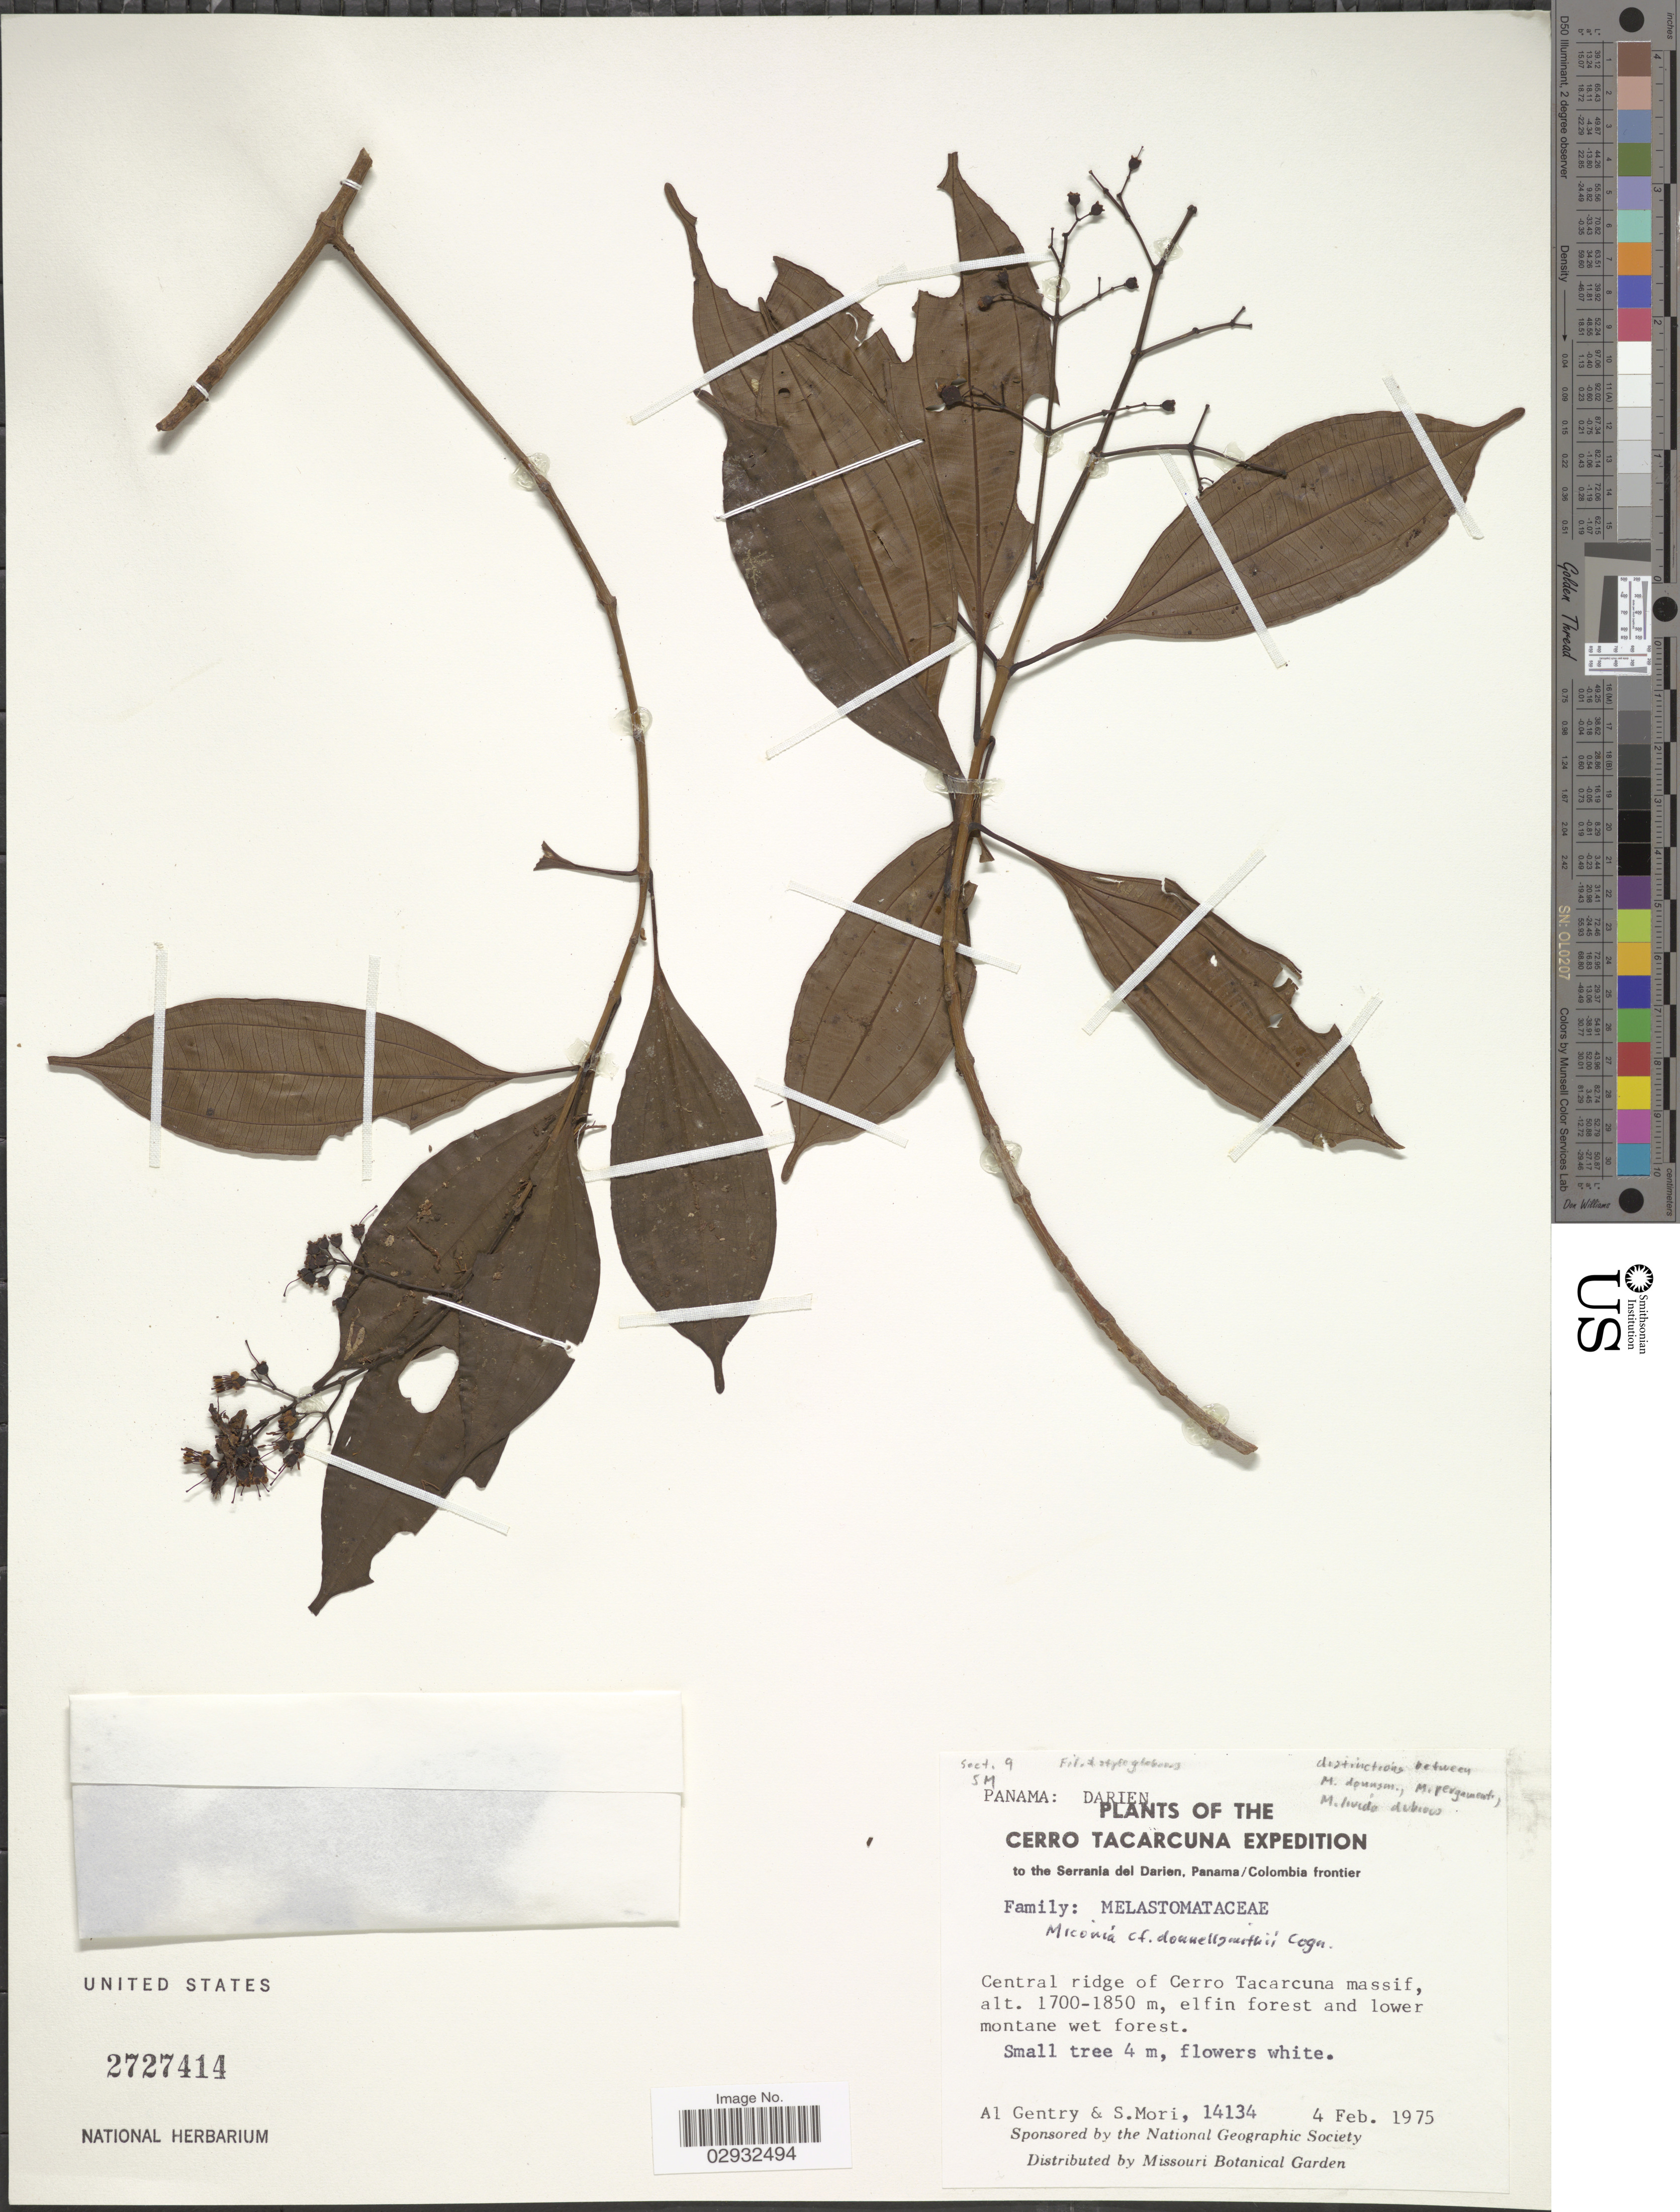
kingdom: Plantae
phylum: Tracheophyta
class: Magnoliopsida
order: Myrtales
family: Melastomataceae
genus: Miconia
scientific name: Miconia donnell-smithii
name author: Cogn.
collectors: A. H. Gentry & S. Mori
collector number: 14134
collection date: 1975-02-04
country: Panama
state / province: Darién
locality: Serrania del Darien, Panama/Colombia frontier. Central ridge of Cerro Tacarcuna massif.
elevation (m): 1700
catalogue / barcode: US 2727414